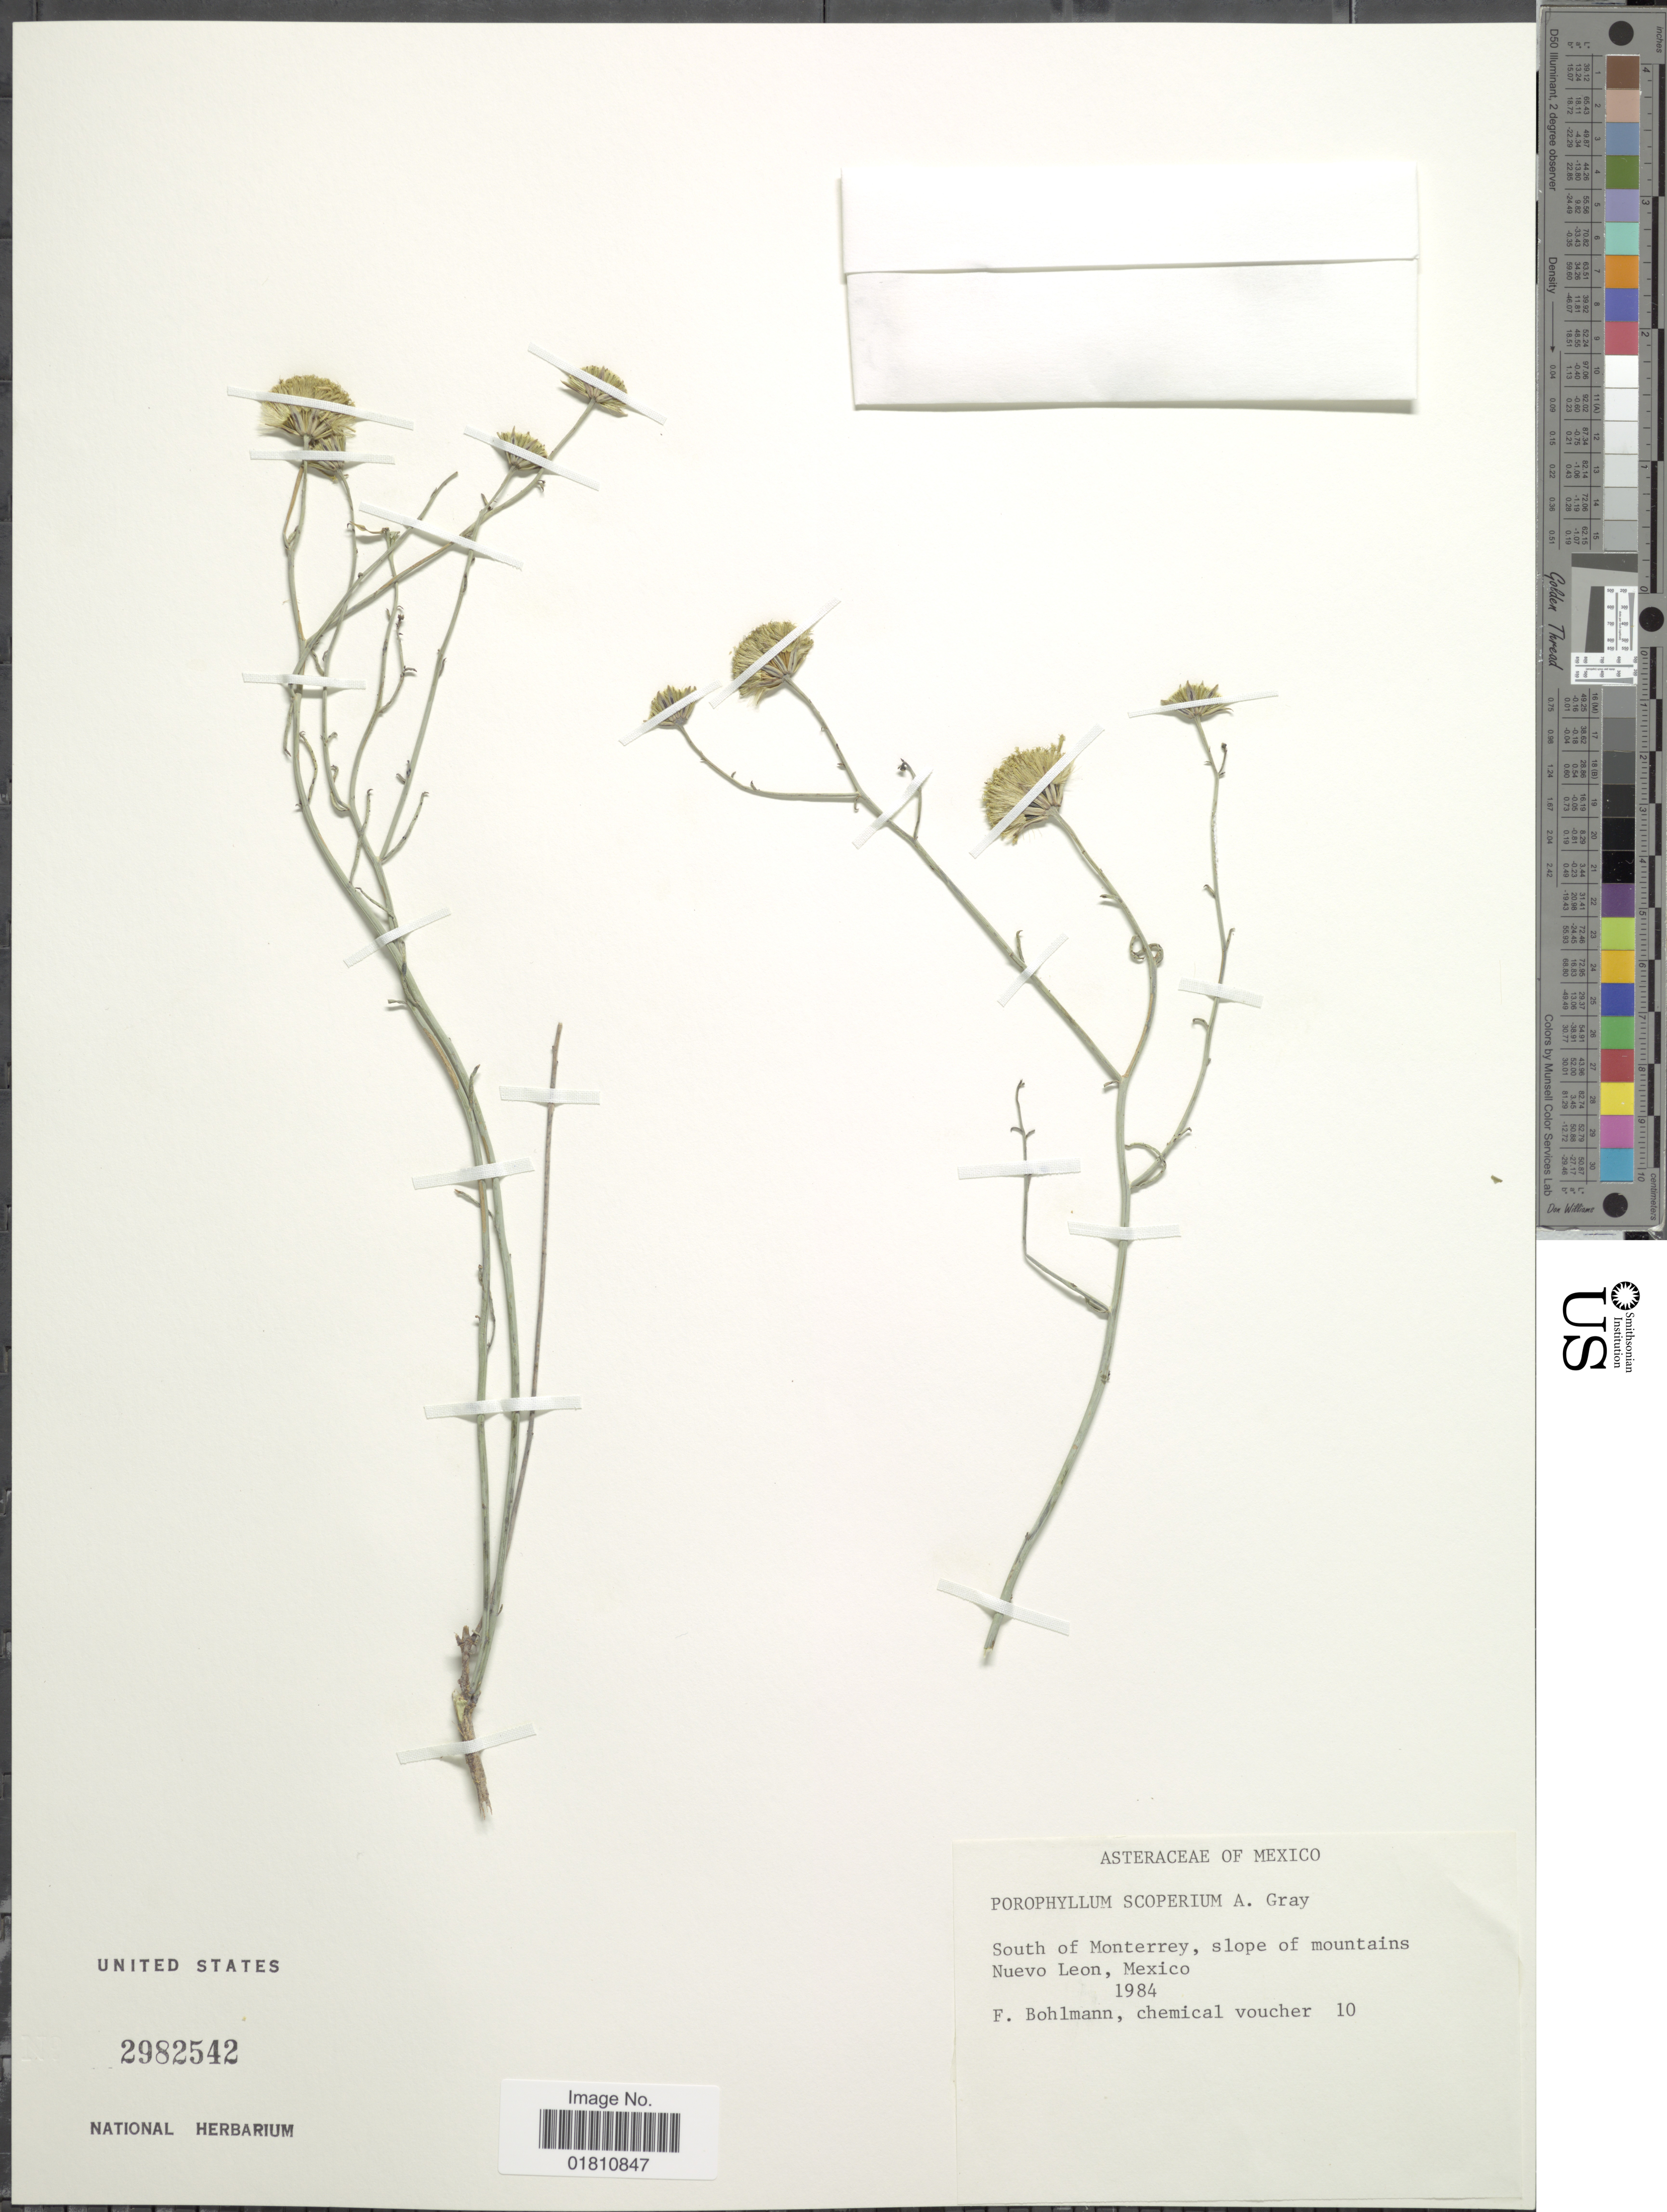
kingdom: Plantae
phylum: Tracheophyta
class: Magnoliopsida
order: Asterales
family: Asteraceae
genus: Porophyllum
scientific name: Porophyllum scoparium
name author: A. Gray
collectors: Bohlmann, F.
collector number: chemical voucher 3?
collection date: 1984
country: Mexico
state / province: Nuevo León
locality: South of Monterrey, slope of mountains Nuevo Leon.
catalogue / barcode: US 2982542